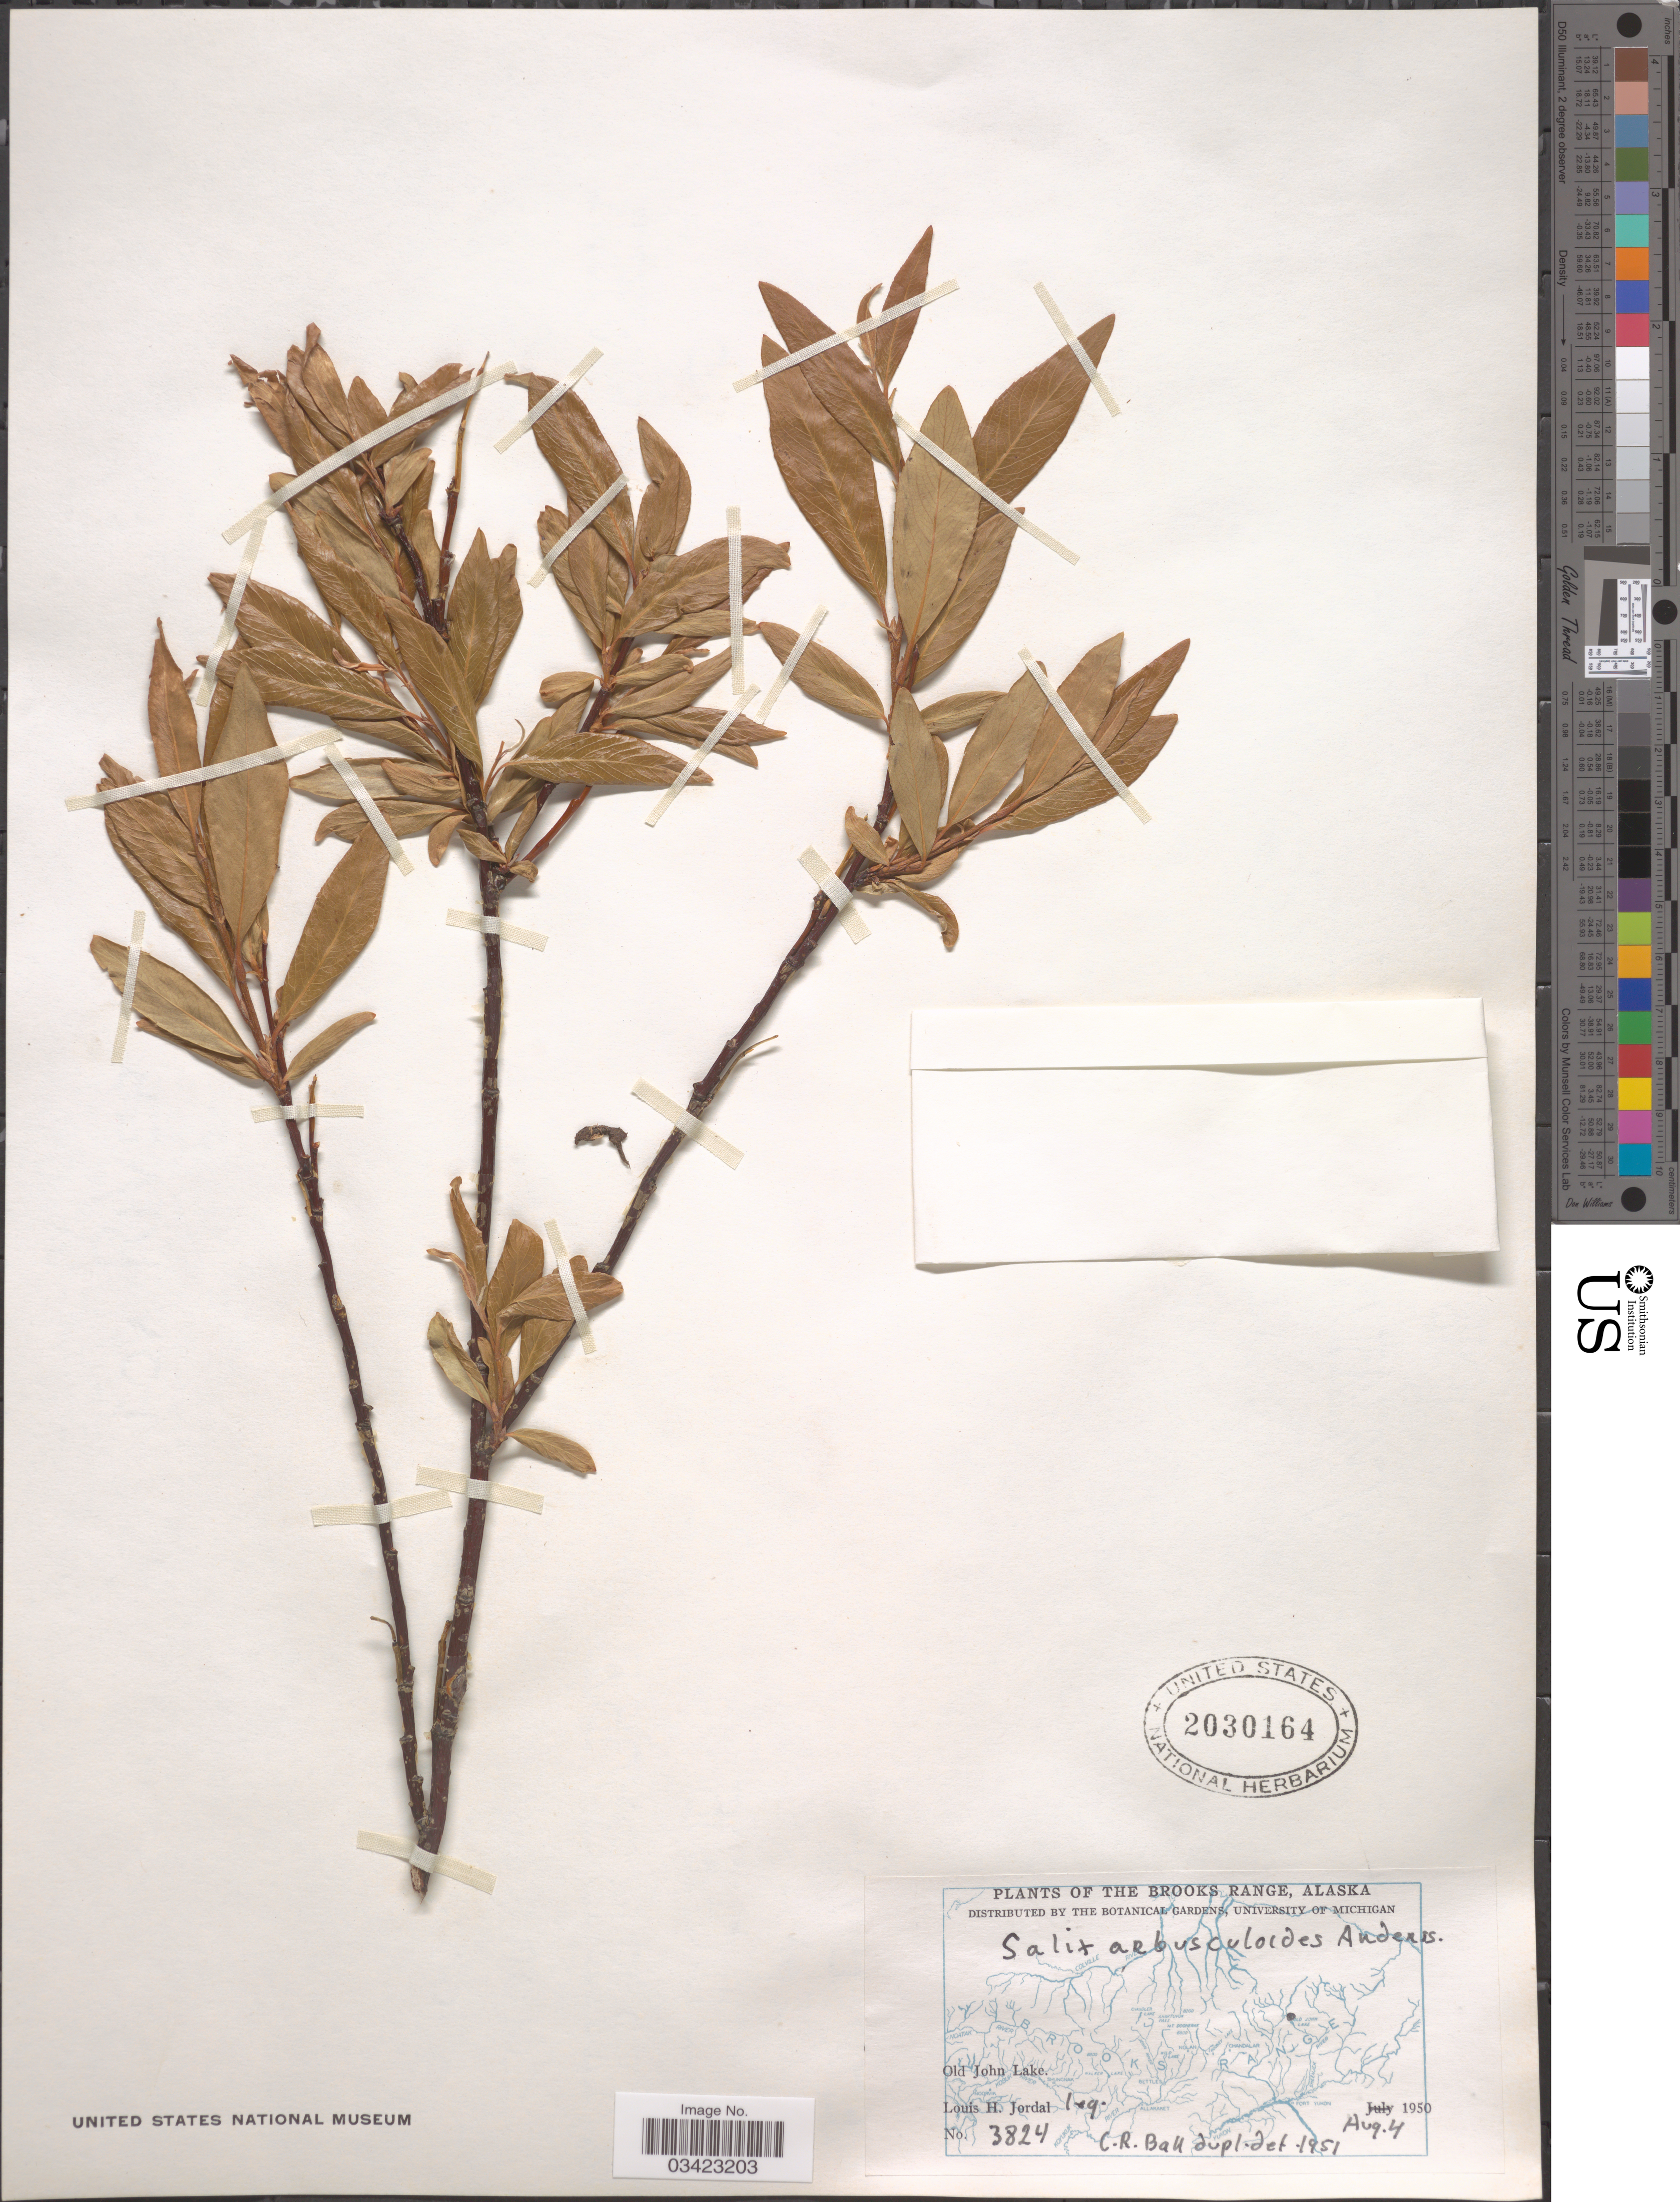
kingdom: Plantae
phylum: Tracheophyta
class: Magnoliopsida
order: Malpighiales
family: Salicaceae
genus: Salix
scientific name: Salix arbusculoides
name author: Andersson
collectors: L. Jordal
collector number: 3824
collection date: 1950-08-04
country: United States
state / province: Alaska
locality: The Brooks Range. Old John Lake.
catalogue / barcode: US 2030164